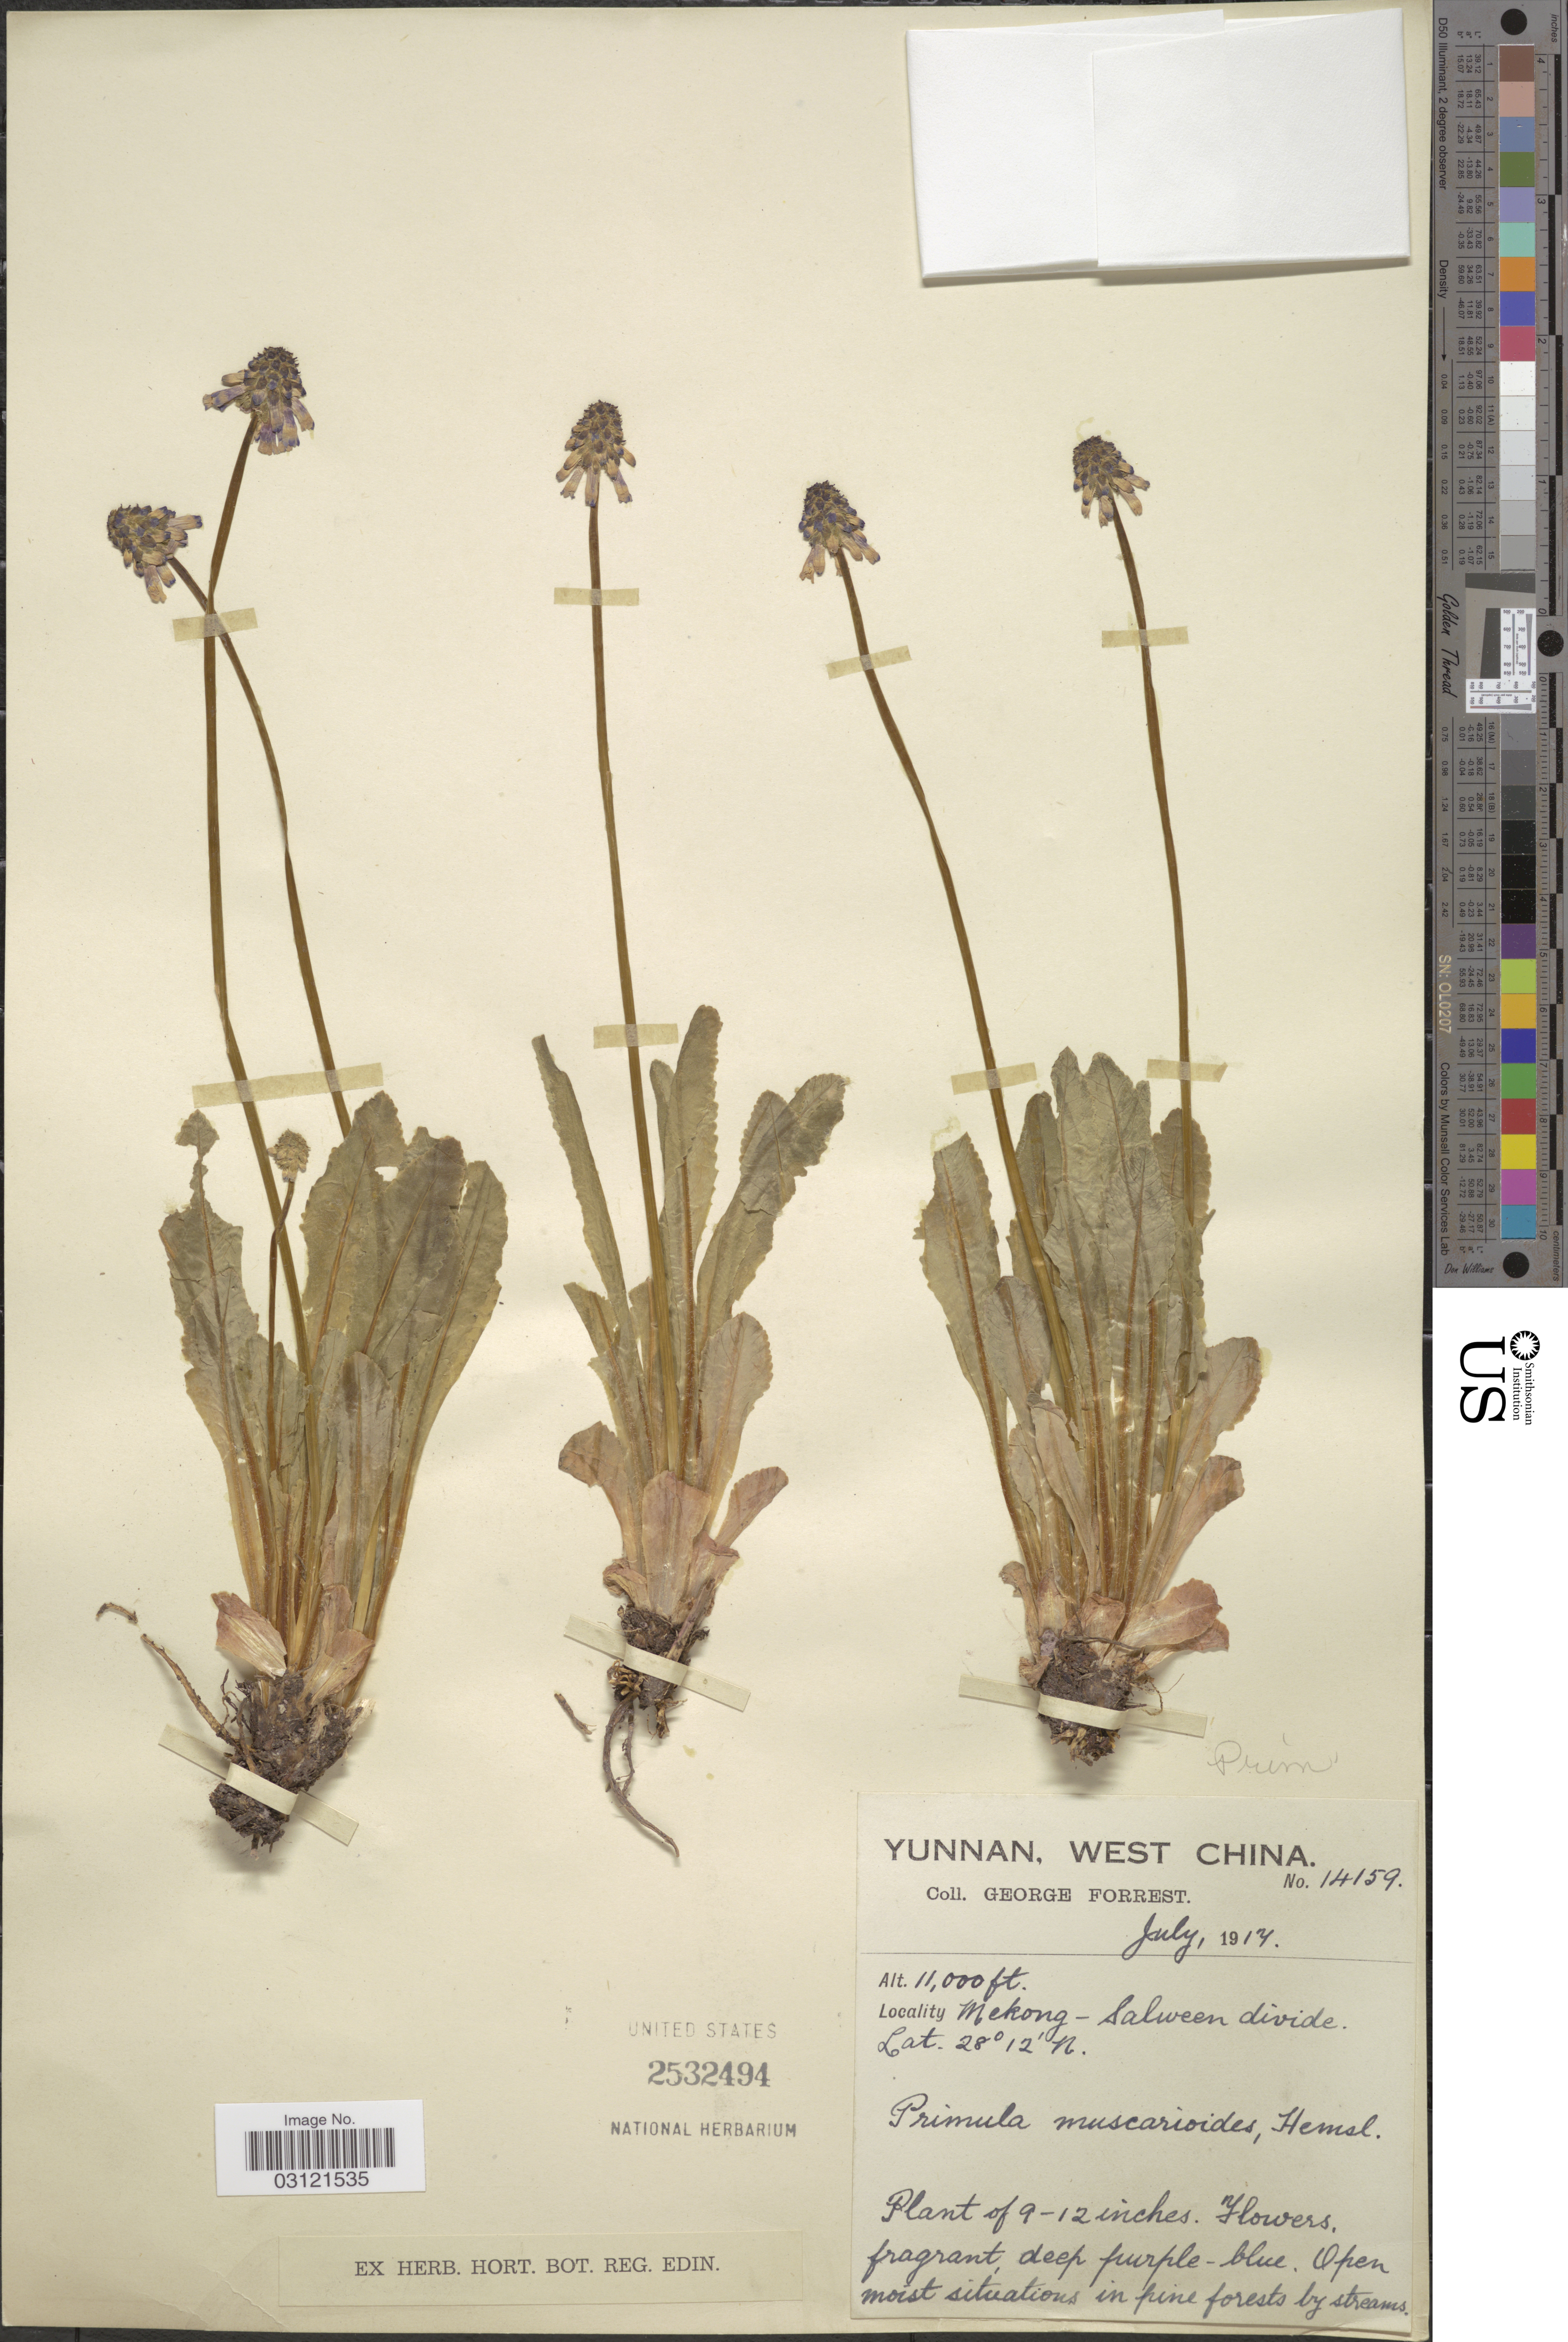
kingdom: Plantae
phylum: Tracheophyta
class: Magnoliopsida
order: Ericales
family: Primulaceae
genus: Primula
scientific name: Primula muscarioides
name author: Hemsl.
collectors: G. Forrest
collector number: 14159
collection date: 1917-07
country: China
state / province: Yunnan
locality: West China. Mekong-Salween divide.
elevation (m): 3353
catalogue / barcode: US 2532494